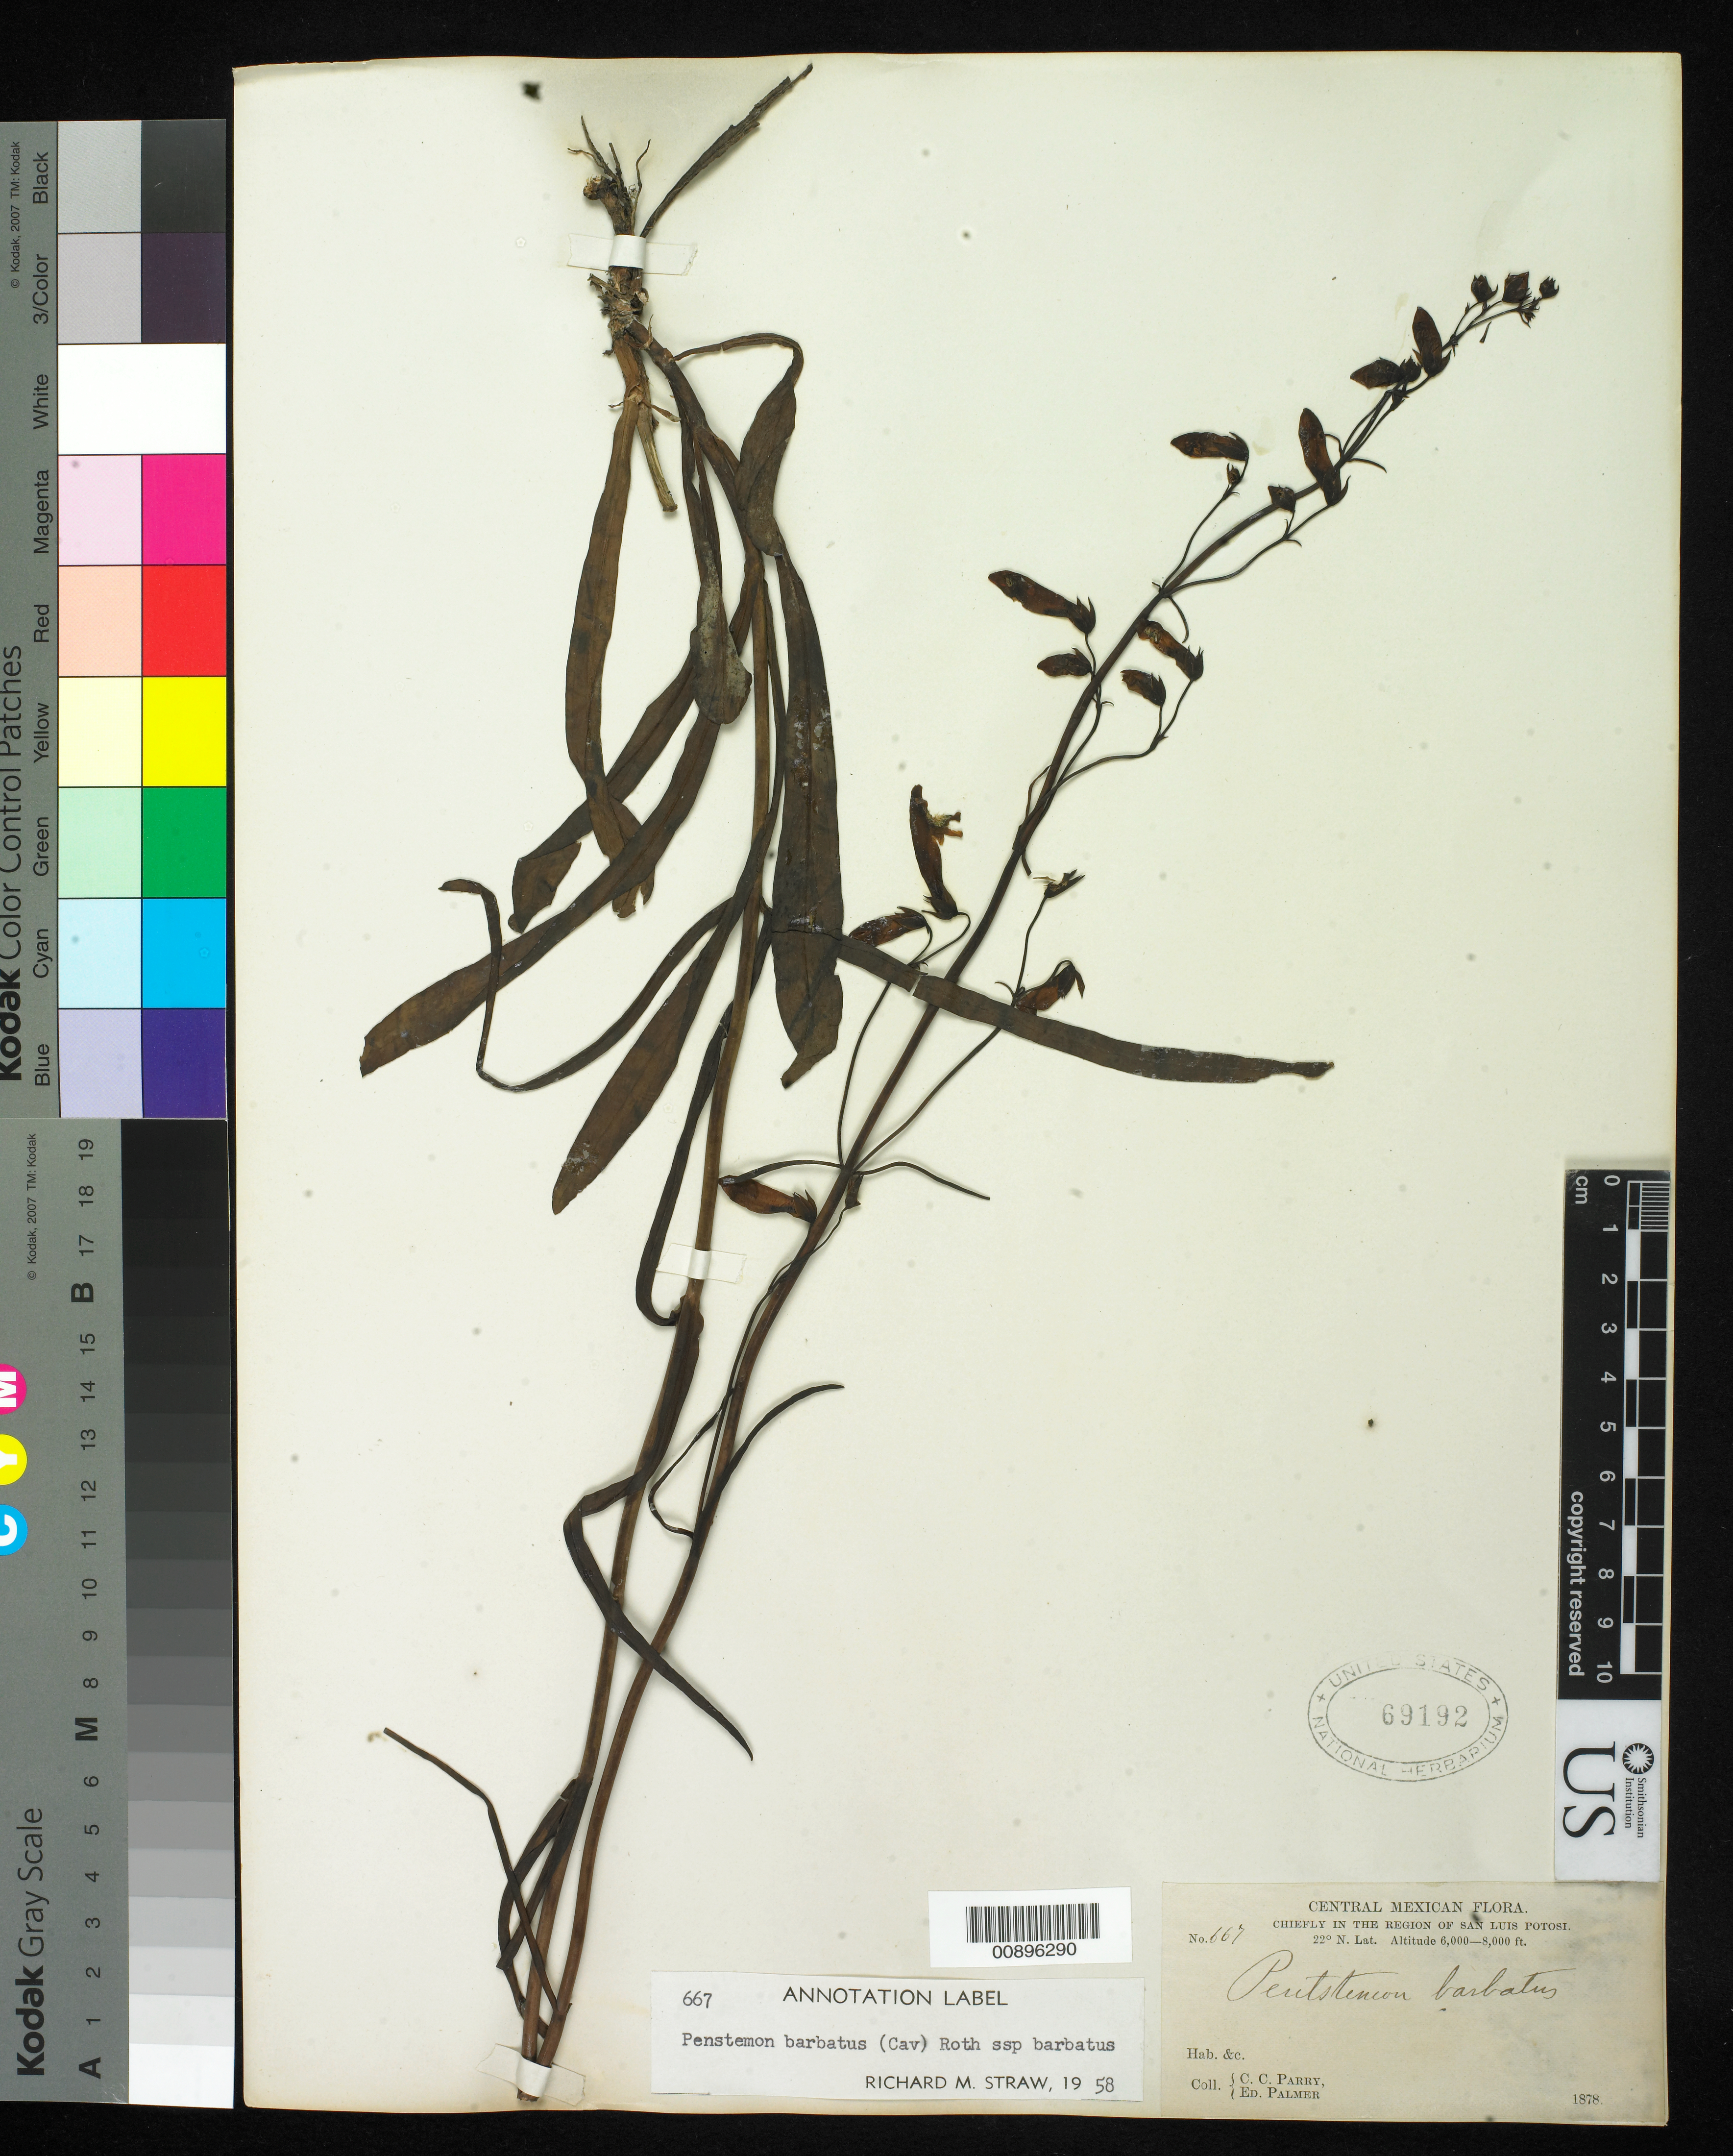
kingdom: Plantae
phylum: Tracheophyta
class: Magnoliopsida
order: Lamiales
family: Plantaginaceae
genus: Penstemon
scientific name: Penstemon barbatus subsp. barbatus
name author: (Cav.) Roth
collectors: C. C. Parry & E. Palmer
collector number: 667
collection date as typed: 1878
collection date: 1878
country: Mexico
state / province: San Luis Potosí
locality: Chiefly in the region of San Luis Potosí.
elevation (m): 1829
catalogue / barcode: US 69192